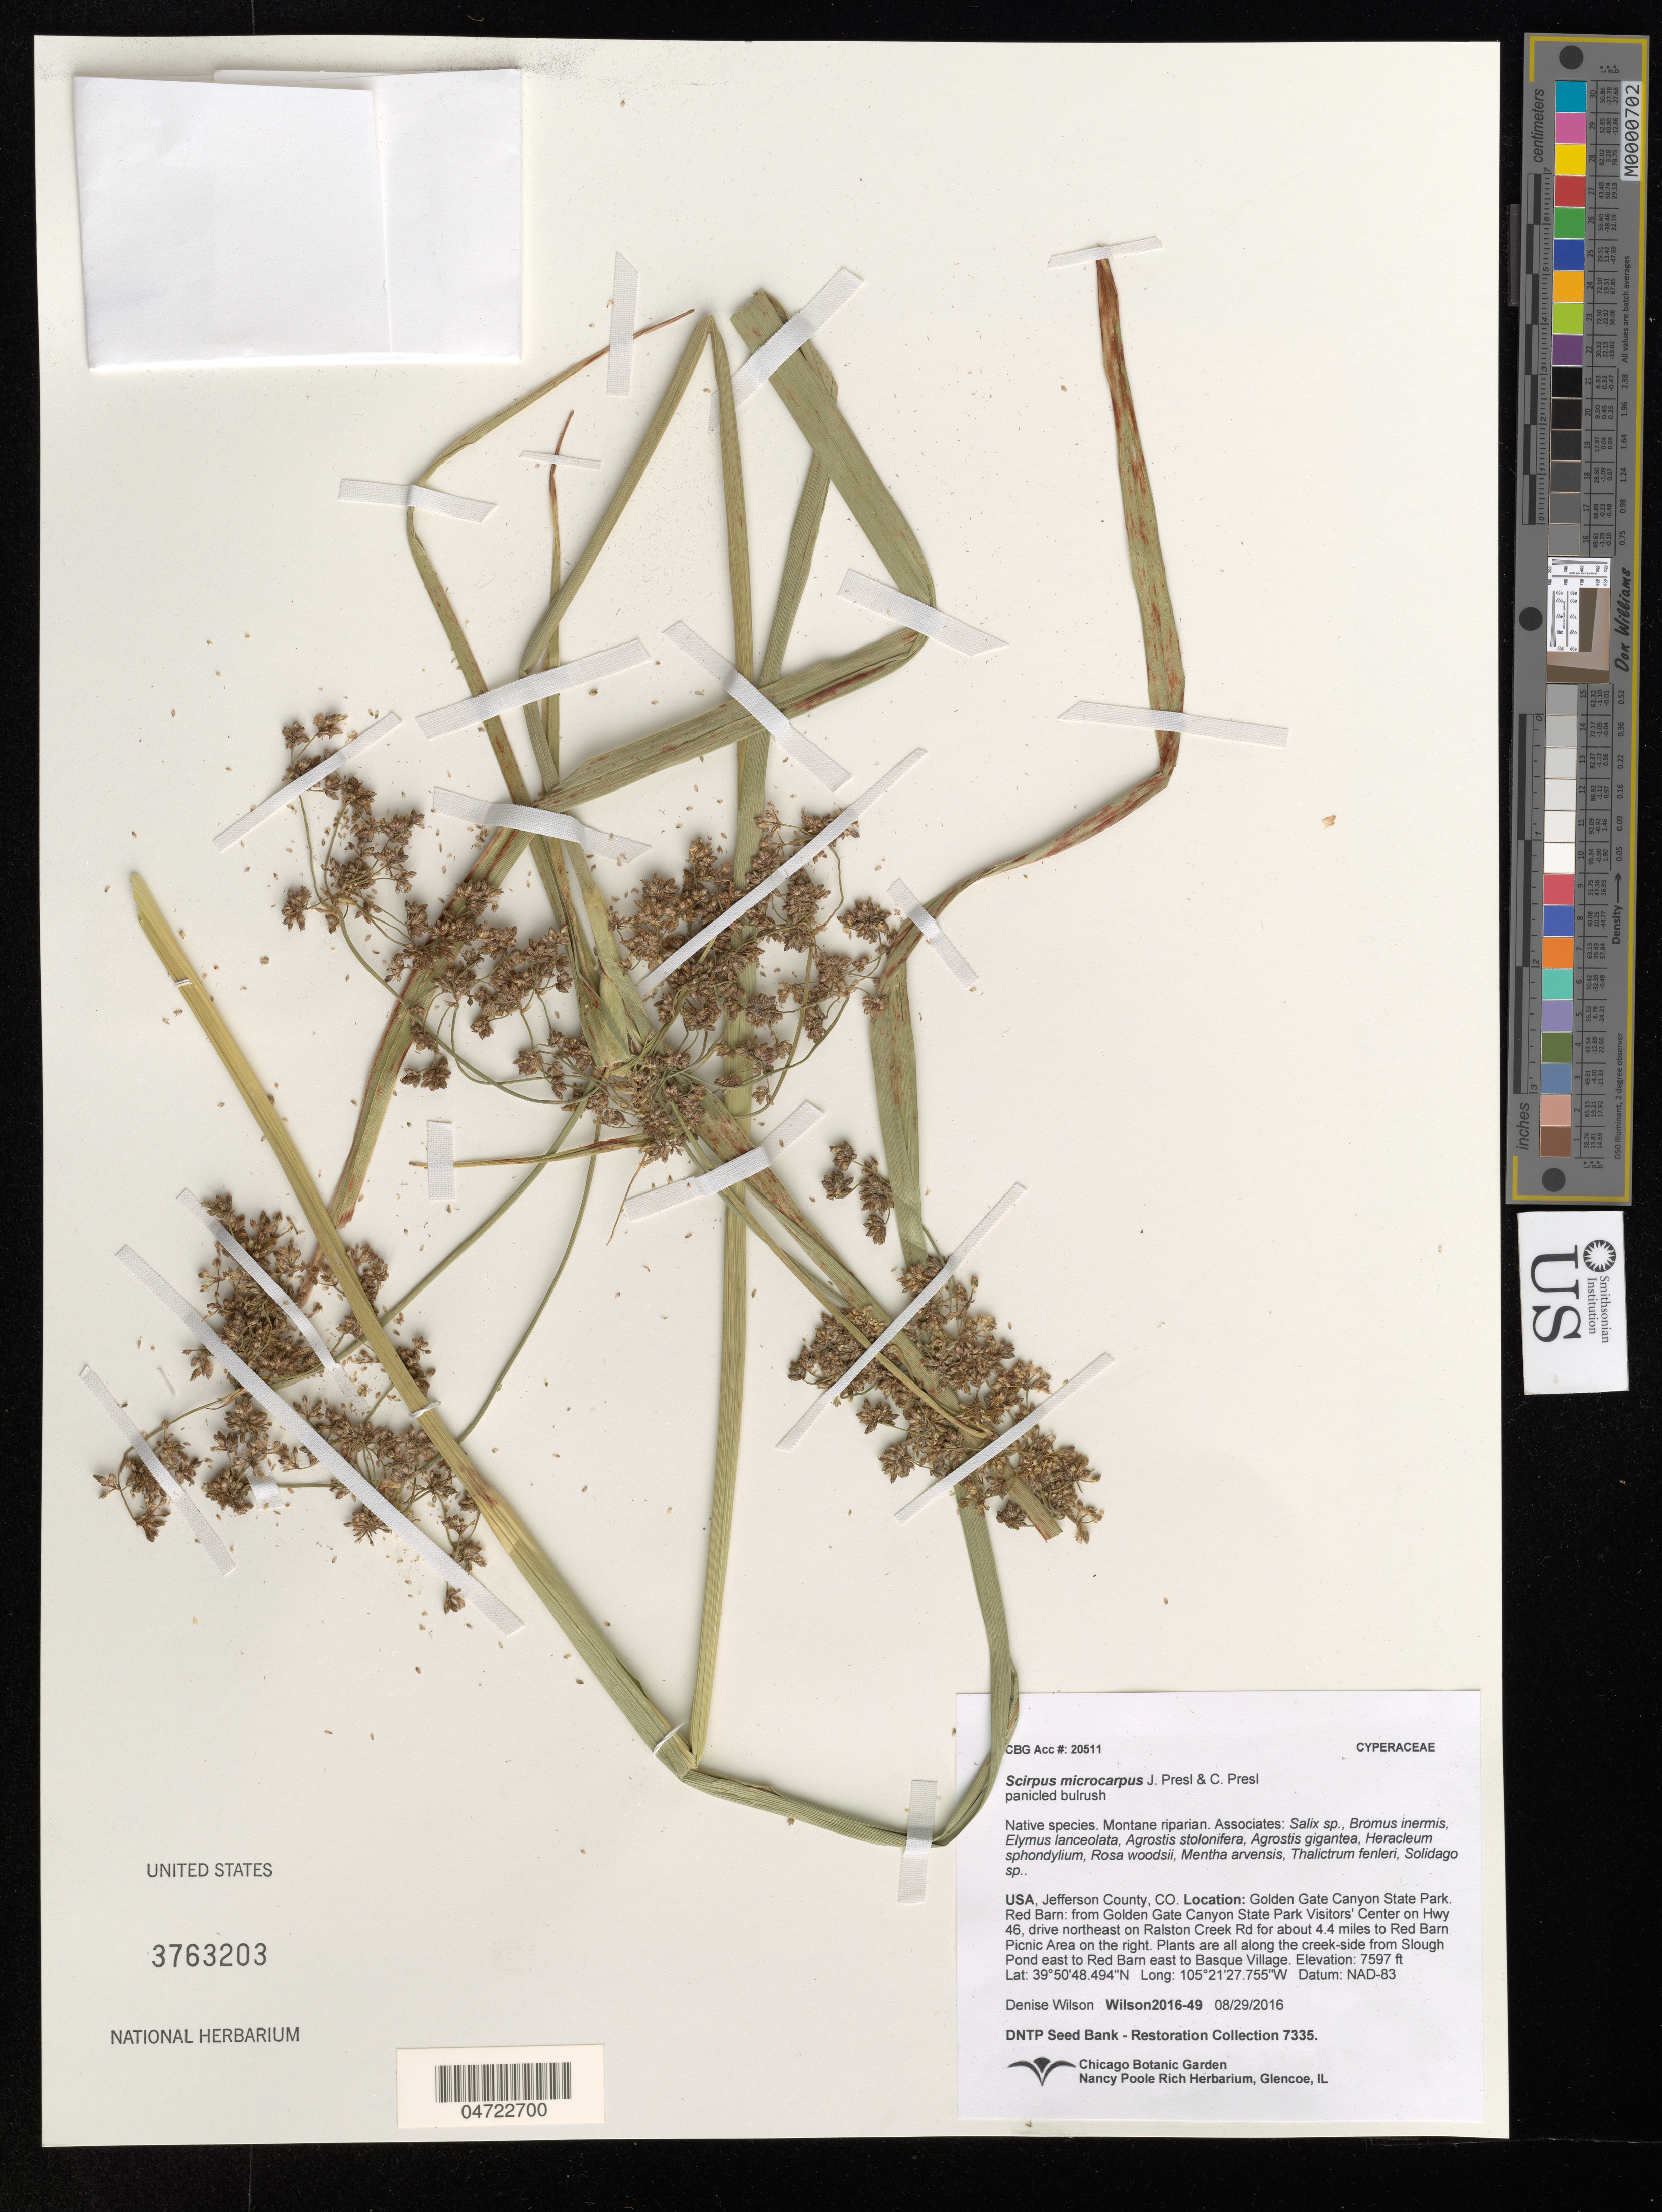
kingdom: Plantae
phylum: Tracheophyta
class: Liliopsida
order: Poales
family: Cyperaceae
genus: Scirpus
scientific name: Scirpus microcarpus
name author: J. Presl & C. Presl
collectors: D. Wilson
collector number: Wilson2016-49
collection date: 2016-08-29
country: United States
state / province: Colorado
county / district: Jefferson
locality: Jefferson County. Golden Gate Canyon State Park. Red Barn: from Golden Gate Canyon State Park Visitors' Center on Hwy 46, drive northeast on Ralston Creek Rd for about 4.4 miles to Red Barn Picnic Area on the right. Plants are all along the creek-side from Slough Pond east to Red Barn east to Basque Village.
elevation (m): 2316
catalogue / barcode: US 3763203